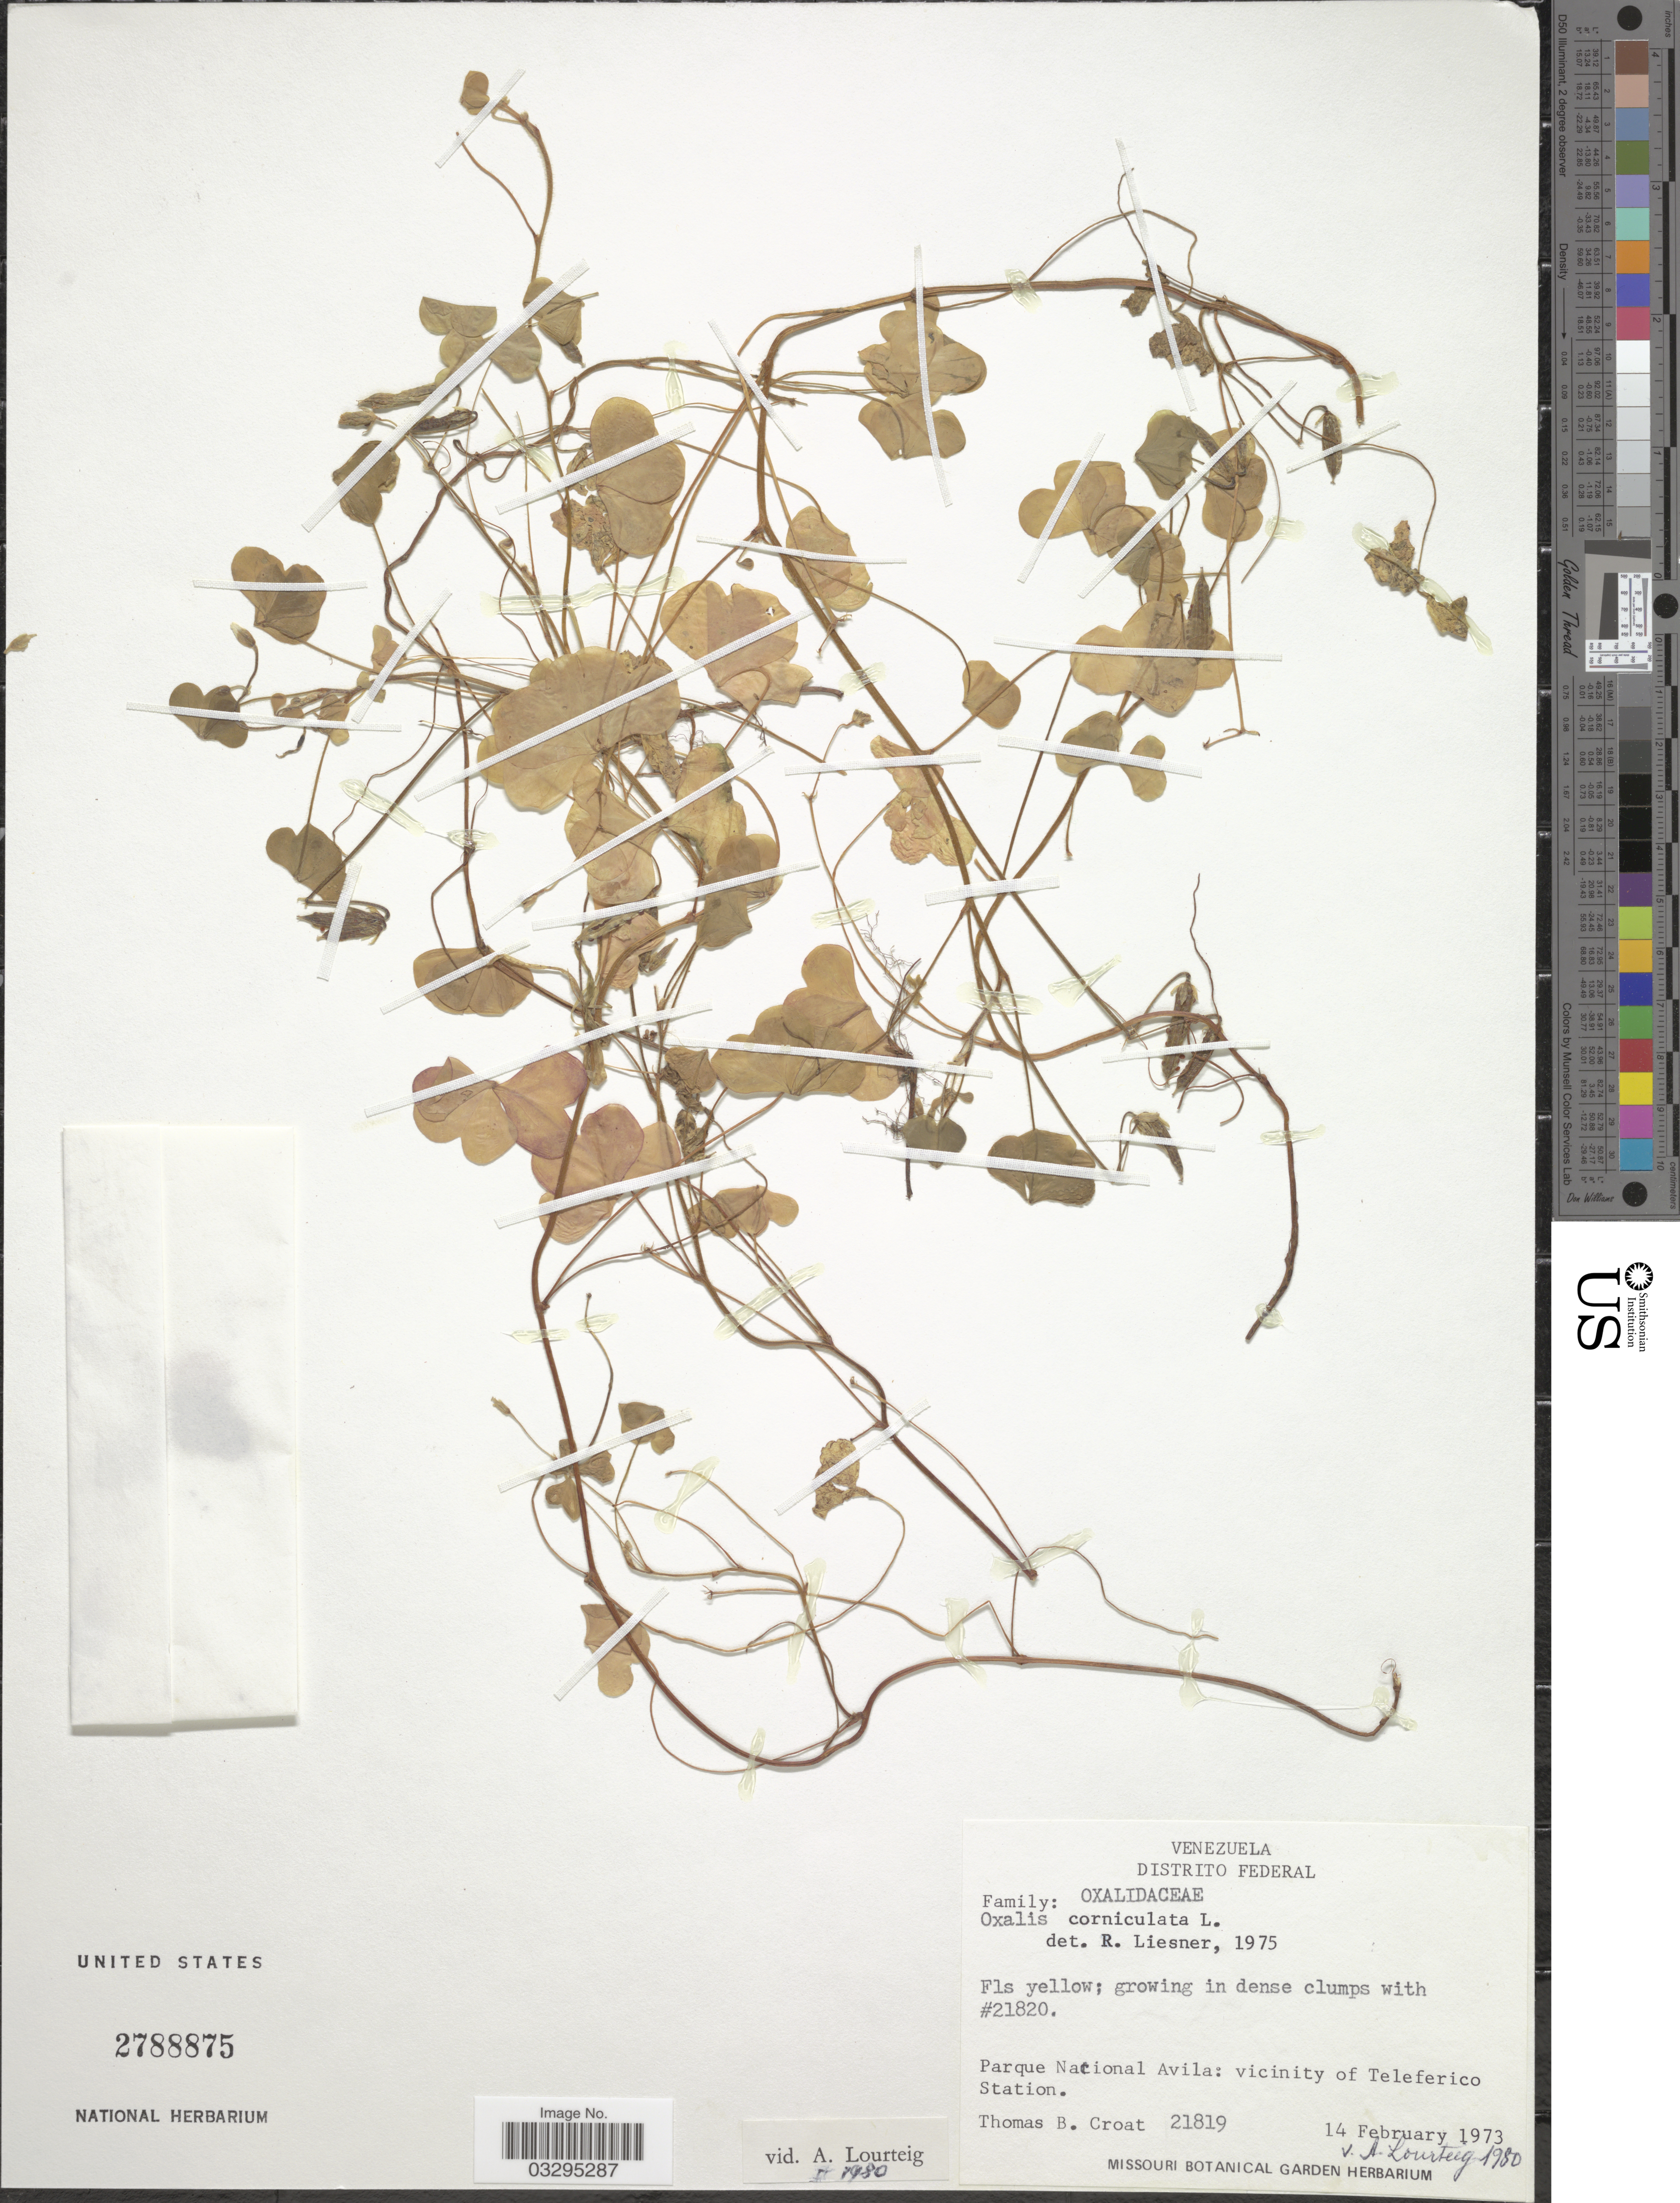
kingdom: Plantae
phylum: Tracheophyta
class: Magnoliopsida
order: Oxalidales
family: Oxalidaceae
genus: Oxalis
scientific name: Oxalis corniculata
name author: L.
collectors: T. B. Croat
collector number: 21819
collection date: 1973-02-14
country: Venezuela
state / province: Distrito Federal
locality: Distrito Federal. Parque Nacional Avila: vicinity of Teleferico Station.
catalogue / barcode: US 2788875